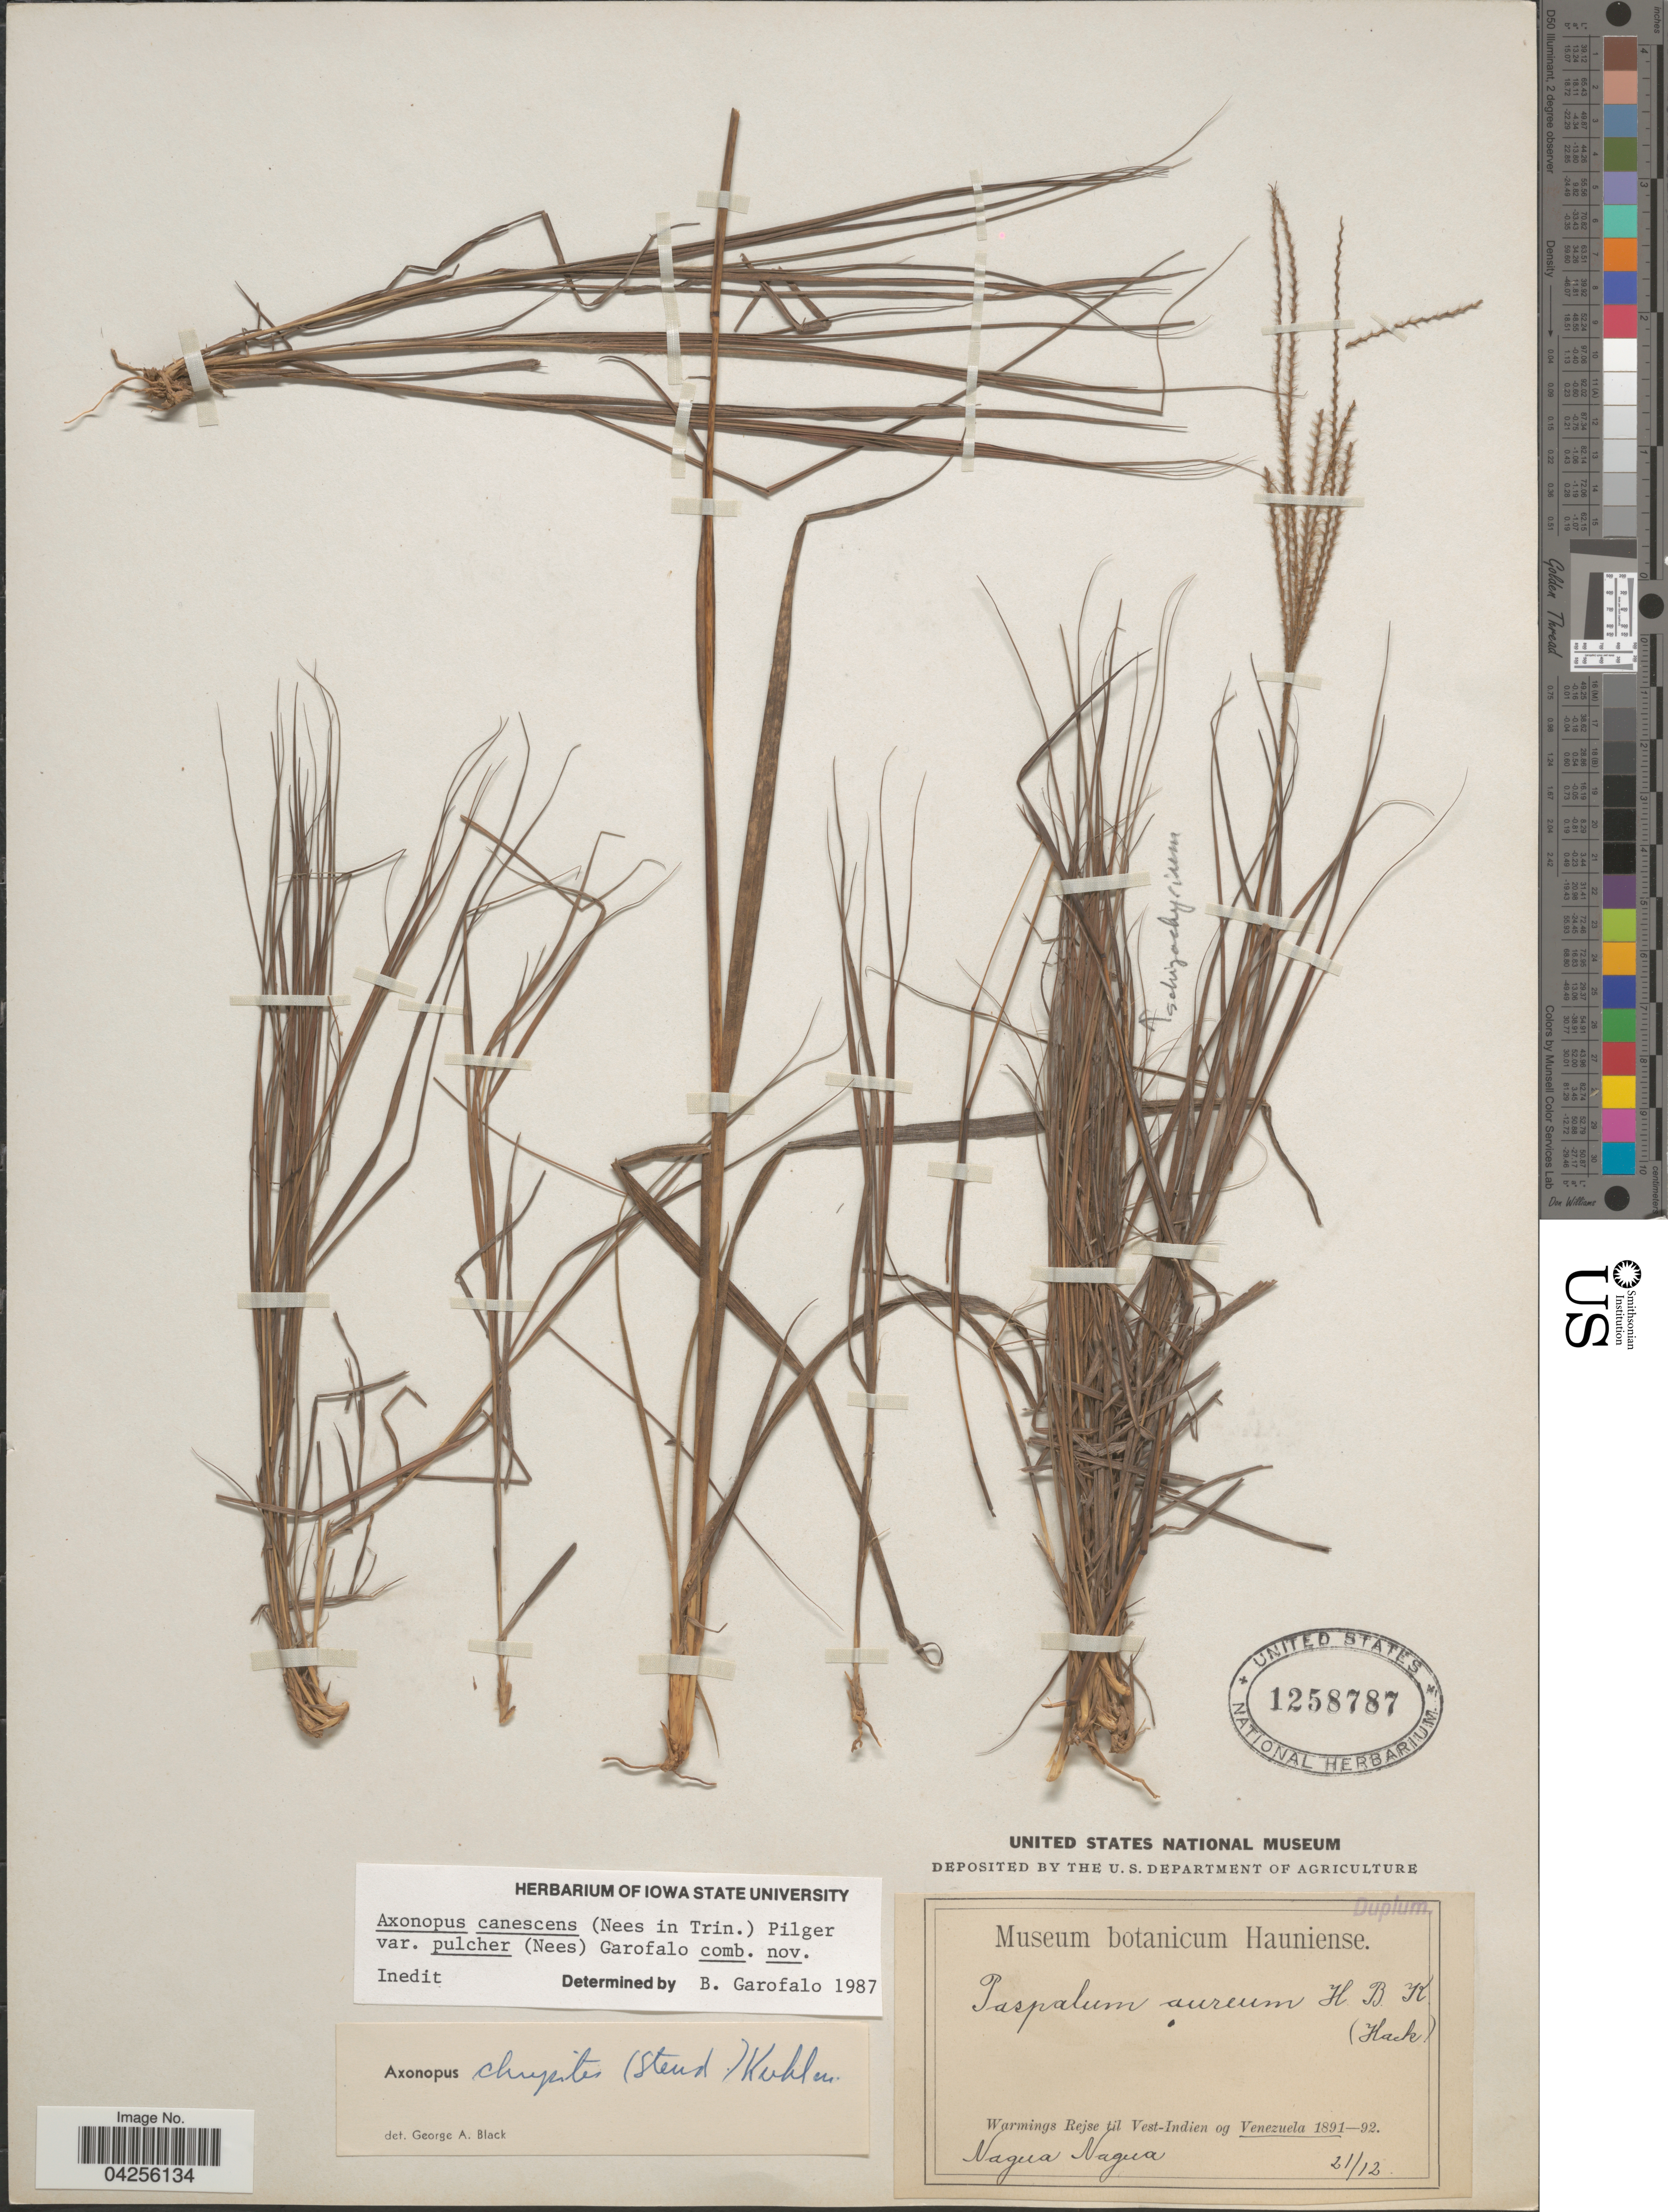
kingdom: Plantae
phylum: Tracheophyta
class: Liliopsida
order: Poales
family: Poaceae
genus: Axonopus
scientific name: Axonopus canescens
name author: (Nees ex Trin.) Pilg.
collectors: -. Warmings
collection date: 1891-12-21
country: Venezuela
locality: Warmings Rejse til Vest-Indien og Venezuela 1891-92. Nagua Nagua.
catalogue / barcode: US 1258787